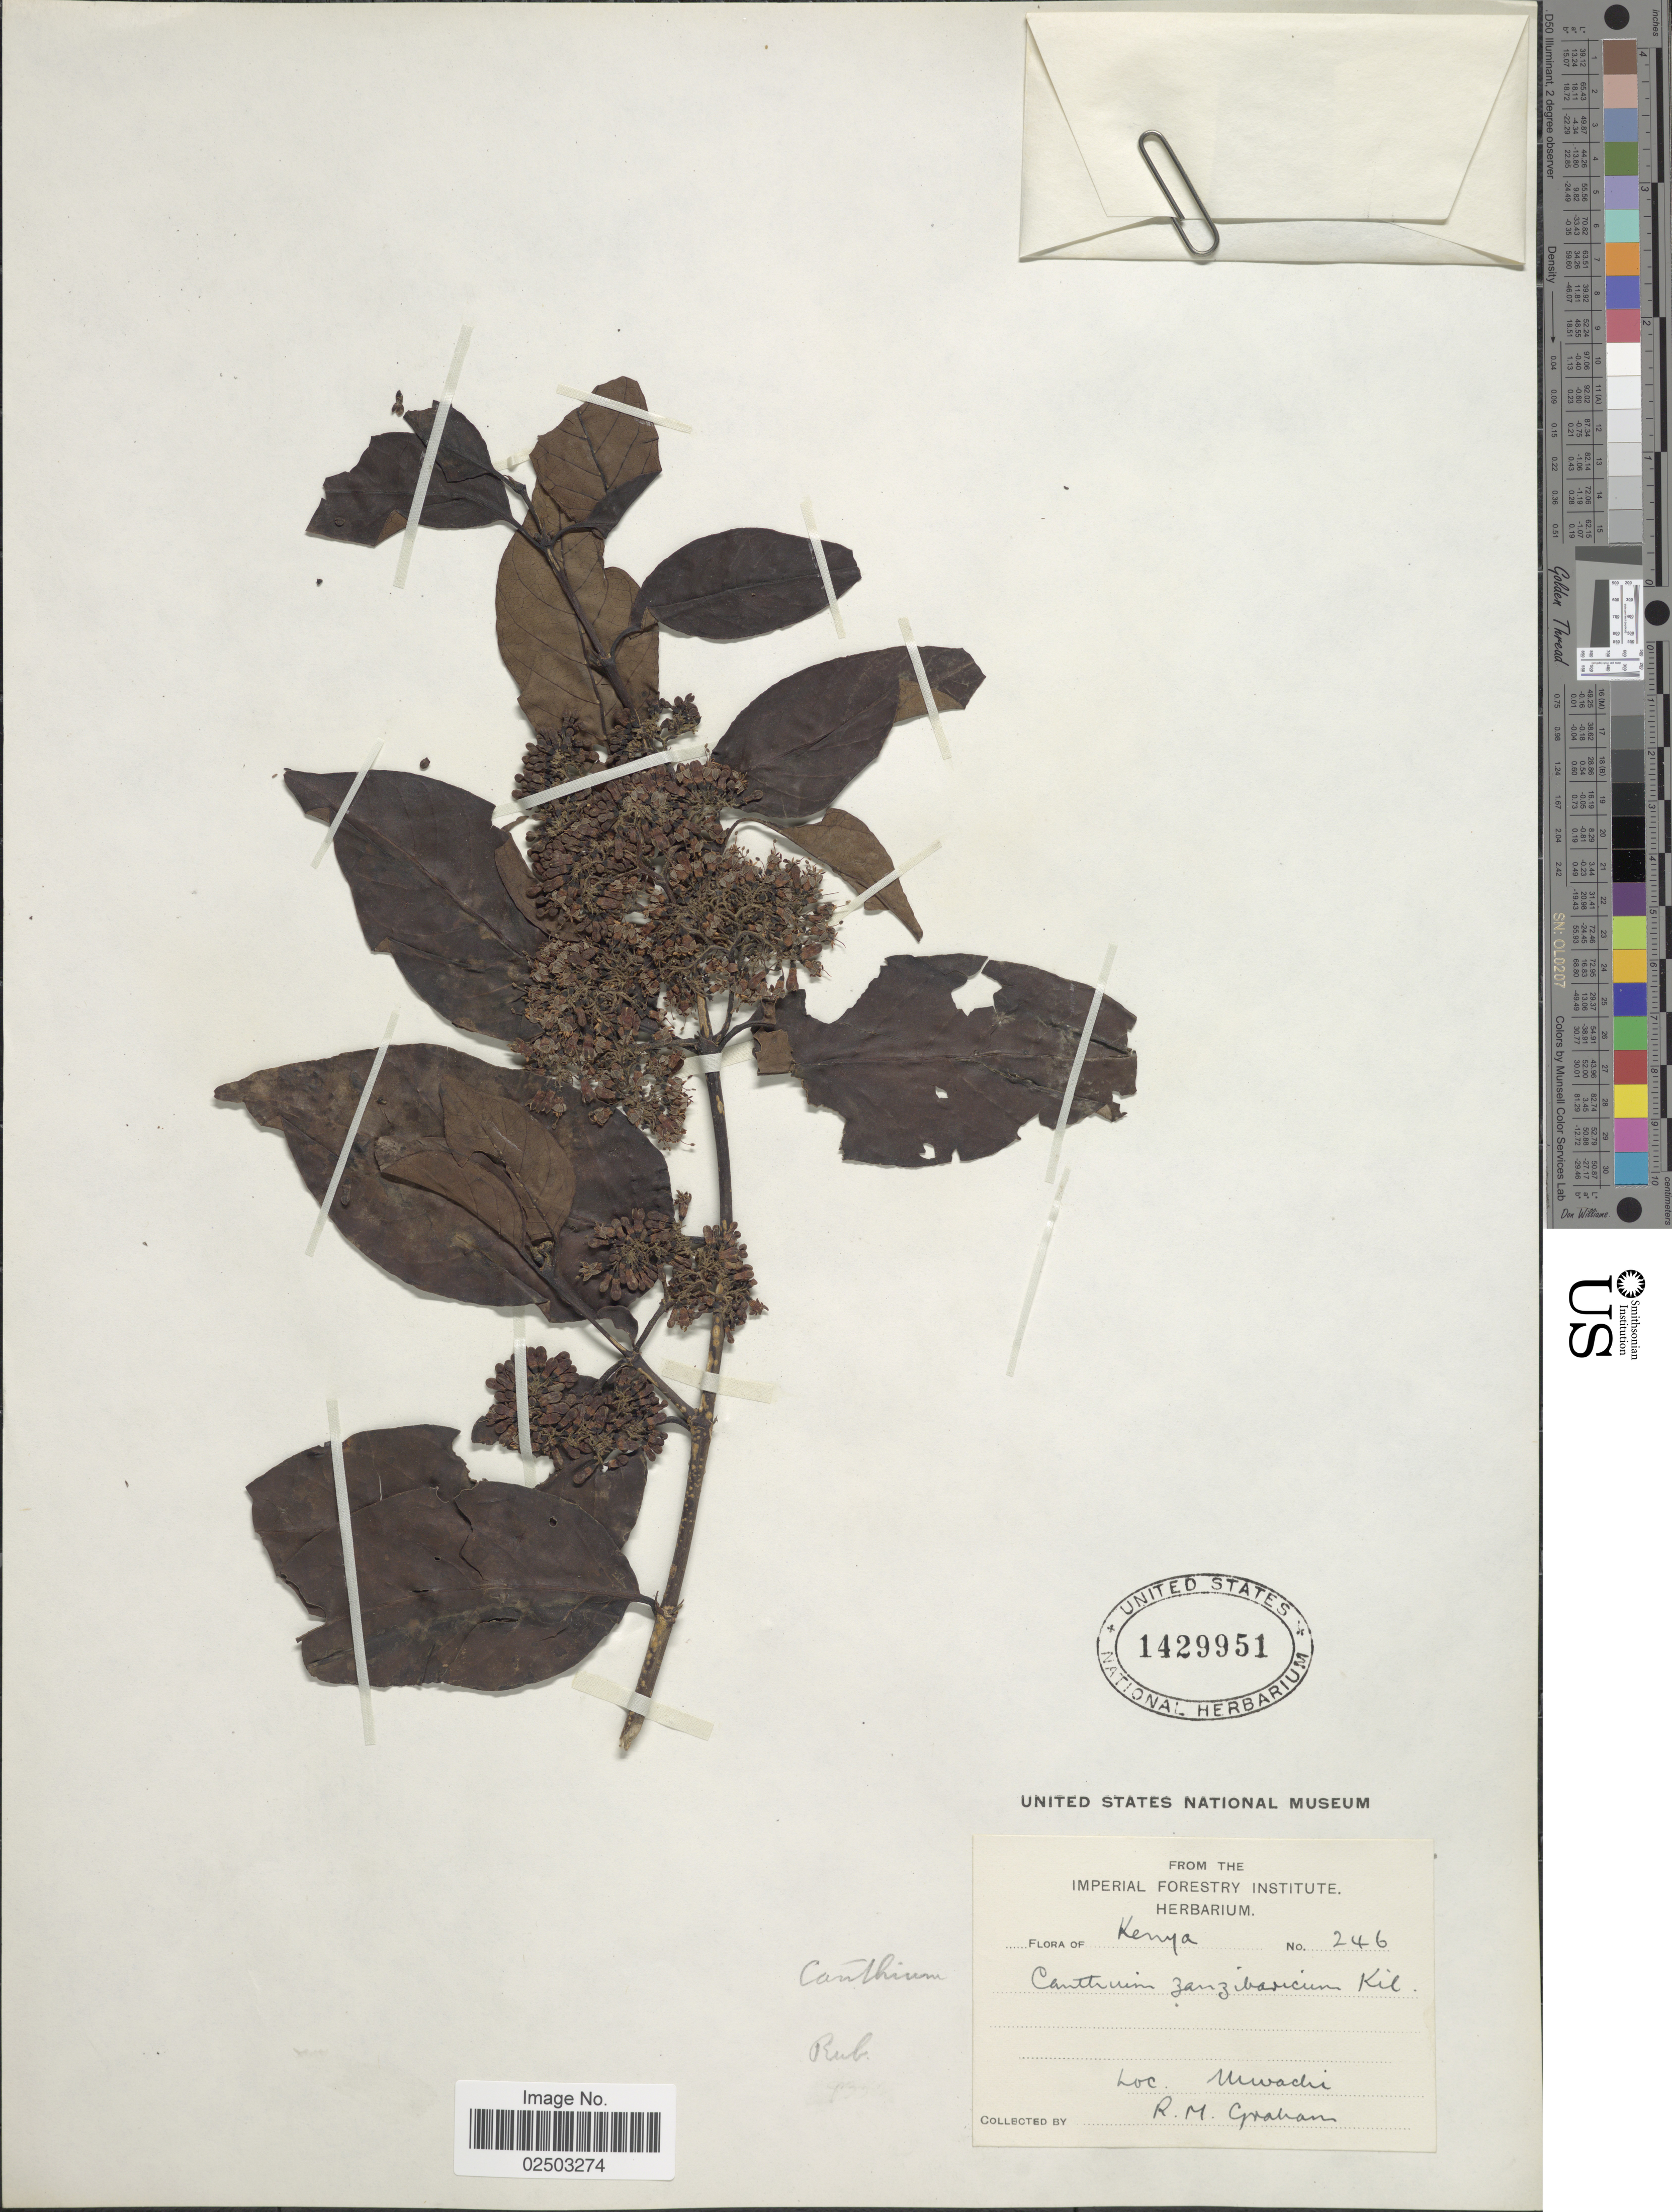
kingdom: Plantae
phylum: Tracheophyta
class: Magnoliopsida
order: Gentianales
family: Rubiaceae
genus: Canthium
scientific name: Canthium zanzibaricum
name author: Klotzsch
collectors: R. M. Graham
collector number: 246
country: Kenya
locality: Mwachi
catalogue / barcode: US 1429951